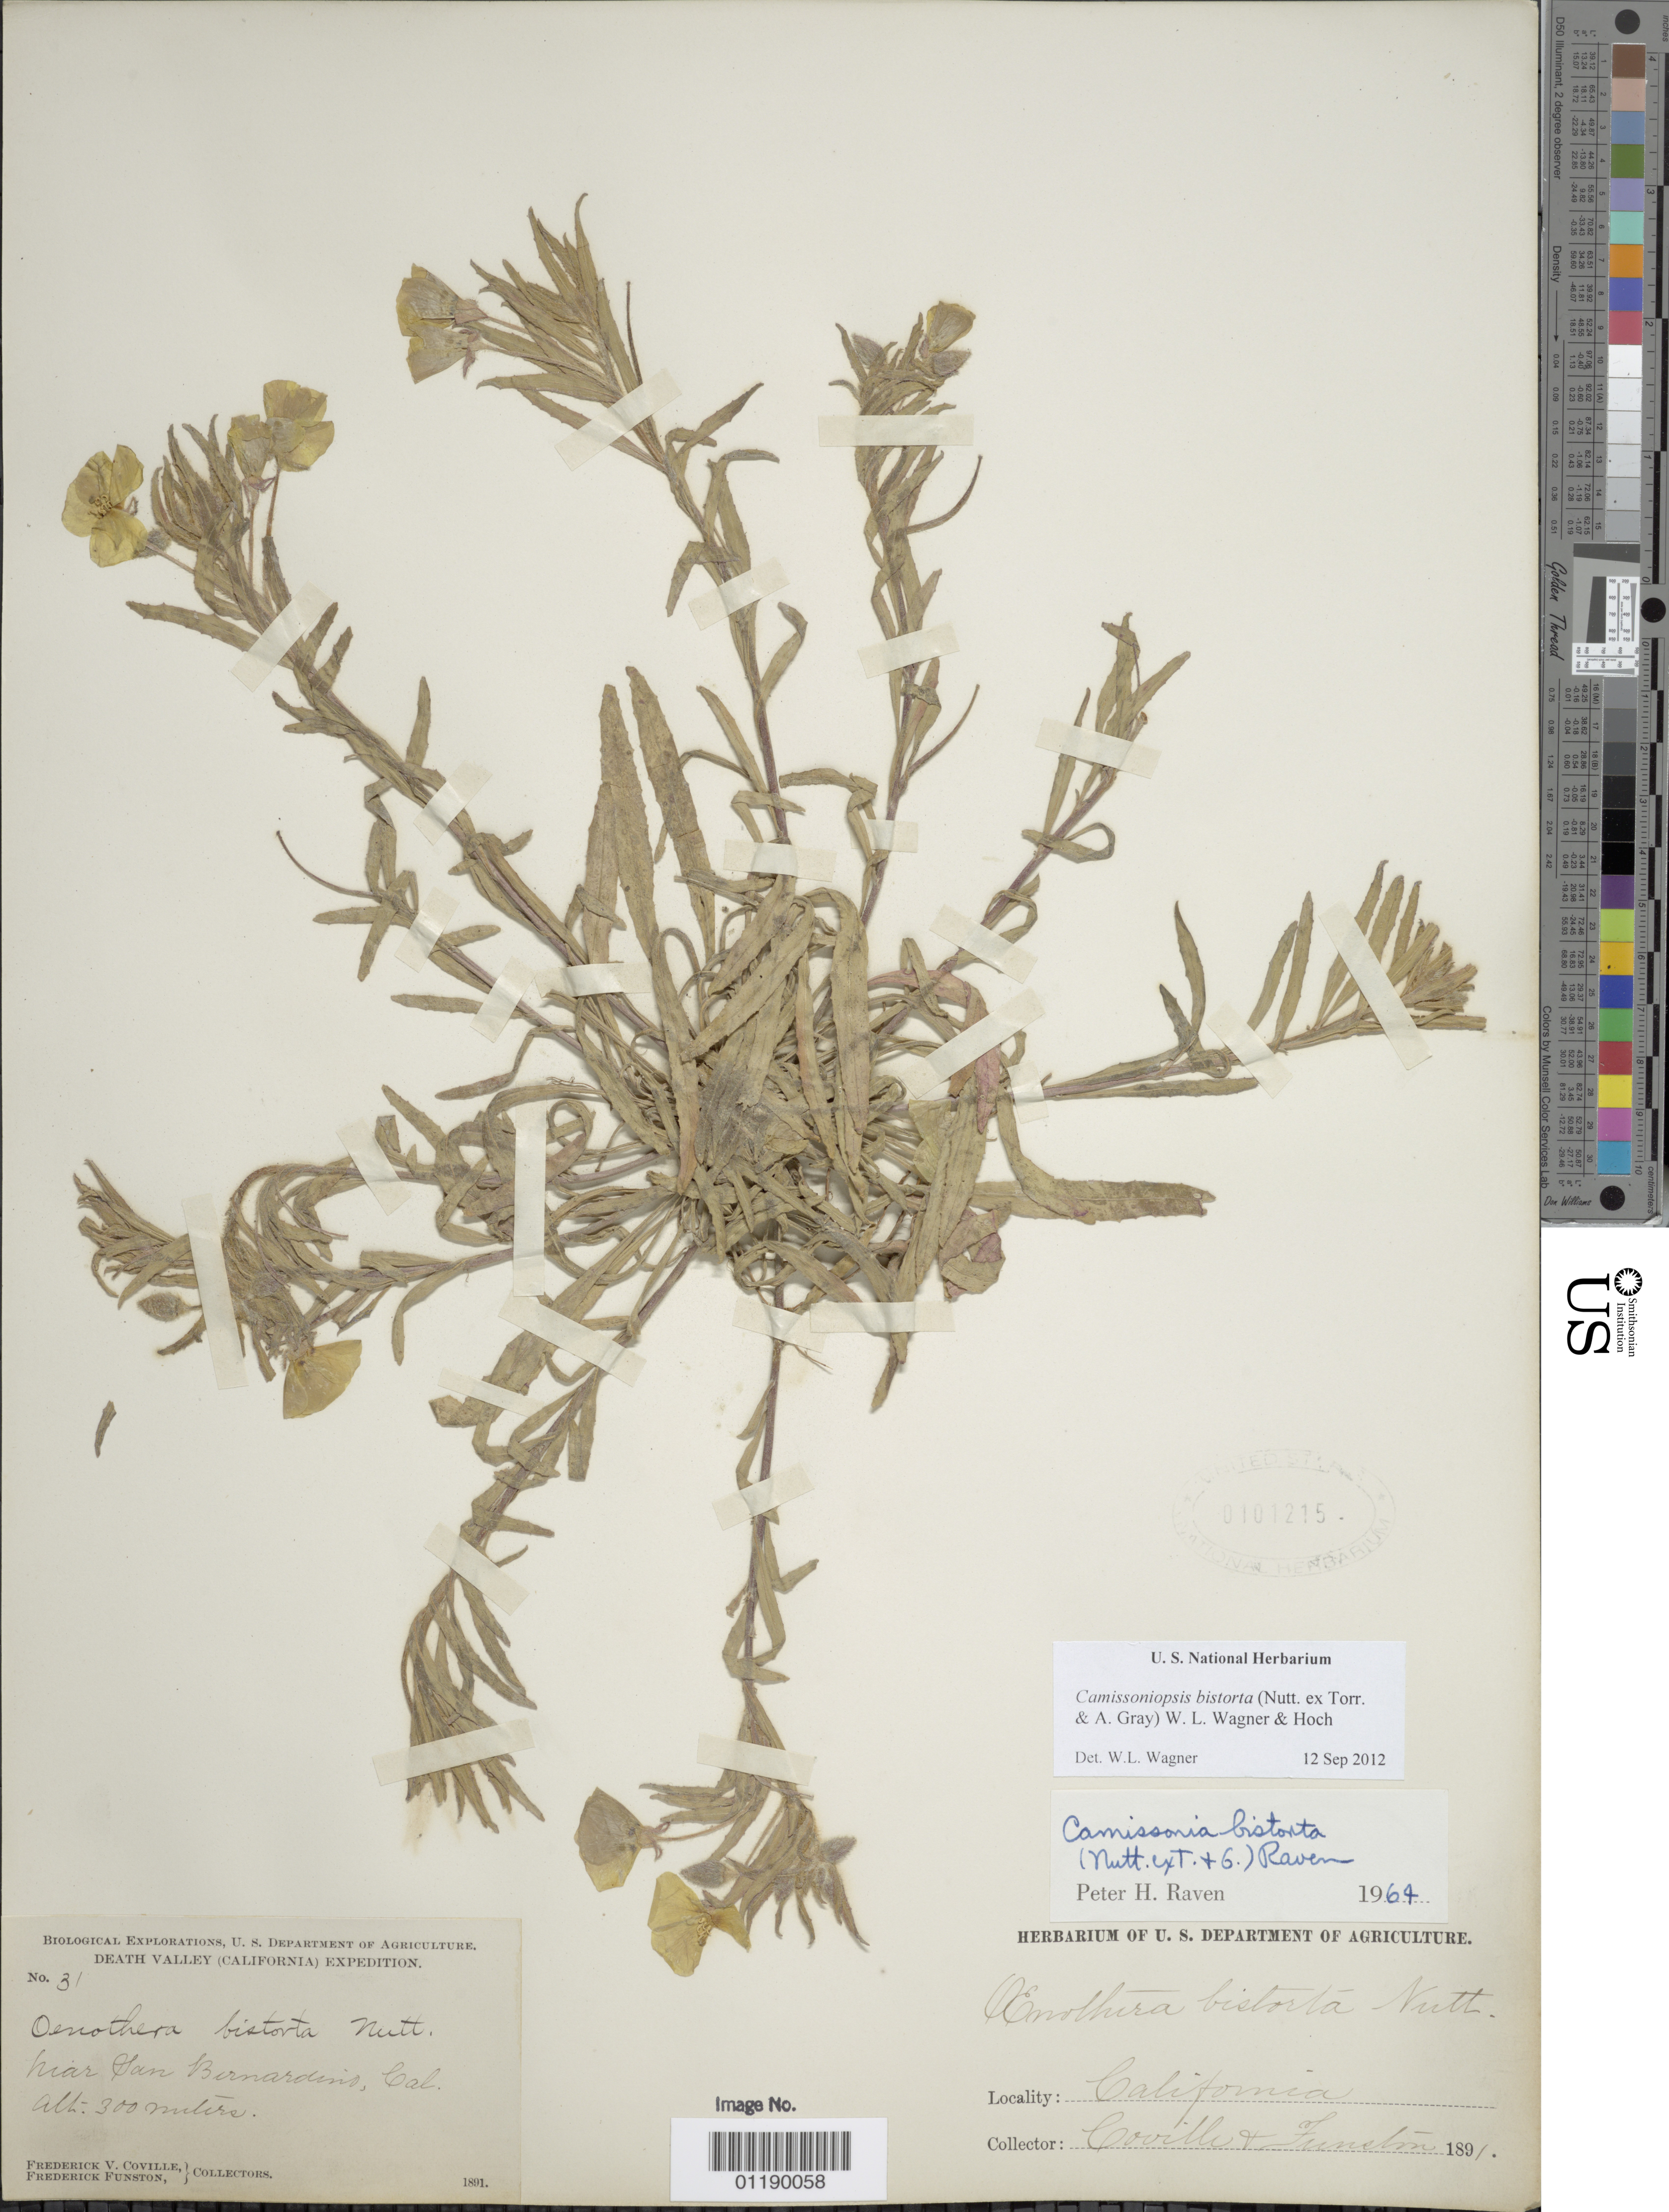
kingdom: Plantae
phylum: Tracheophyta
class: Magnoliopsida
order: Myrtales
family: Onagraceae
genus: Camissoniopsis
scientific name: Camissoniopsis bistorta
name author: (Nutt. ex Torr. & A. Gray) W.L. Wagner & Hoch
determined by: Wagner, W. L., (BOT), Smithsonian Institution - National Museum of Natural History (UNITED STATES)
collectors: F. V. Coville & F. Funston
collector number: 31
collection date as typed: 1891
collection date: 1891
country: United States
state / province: California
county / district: San Bernardino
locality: near San Bernardino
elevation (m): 300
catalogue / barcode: US 101215